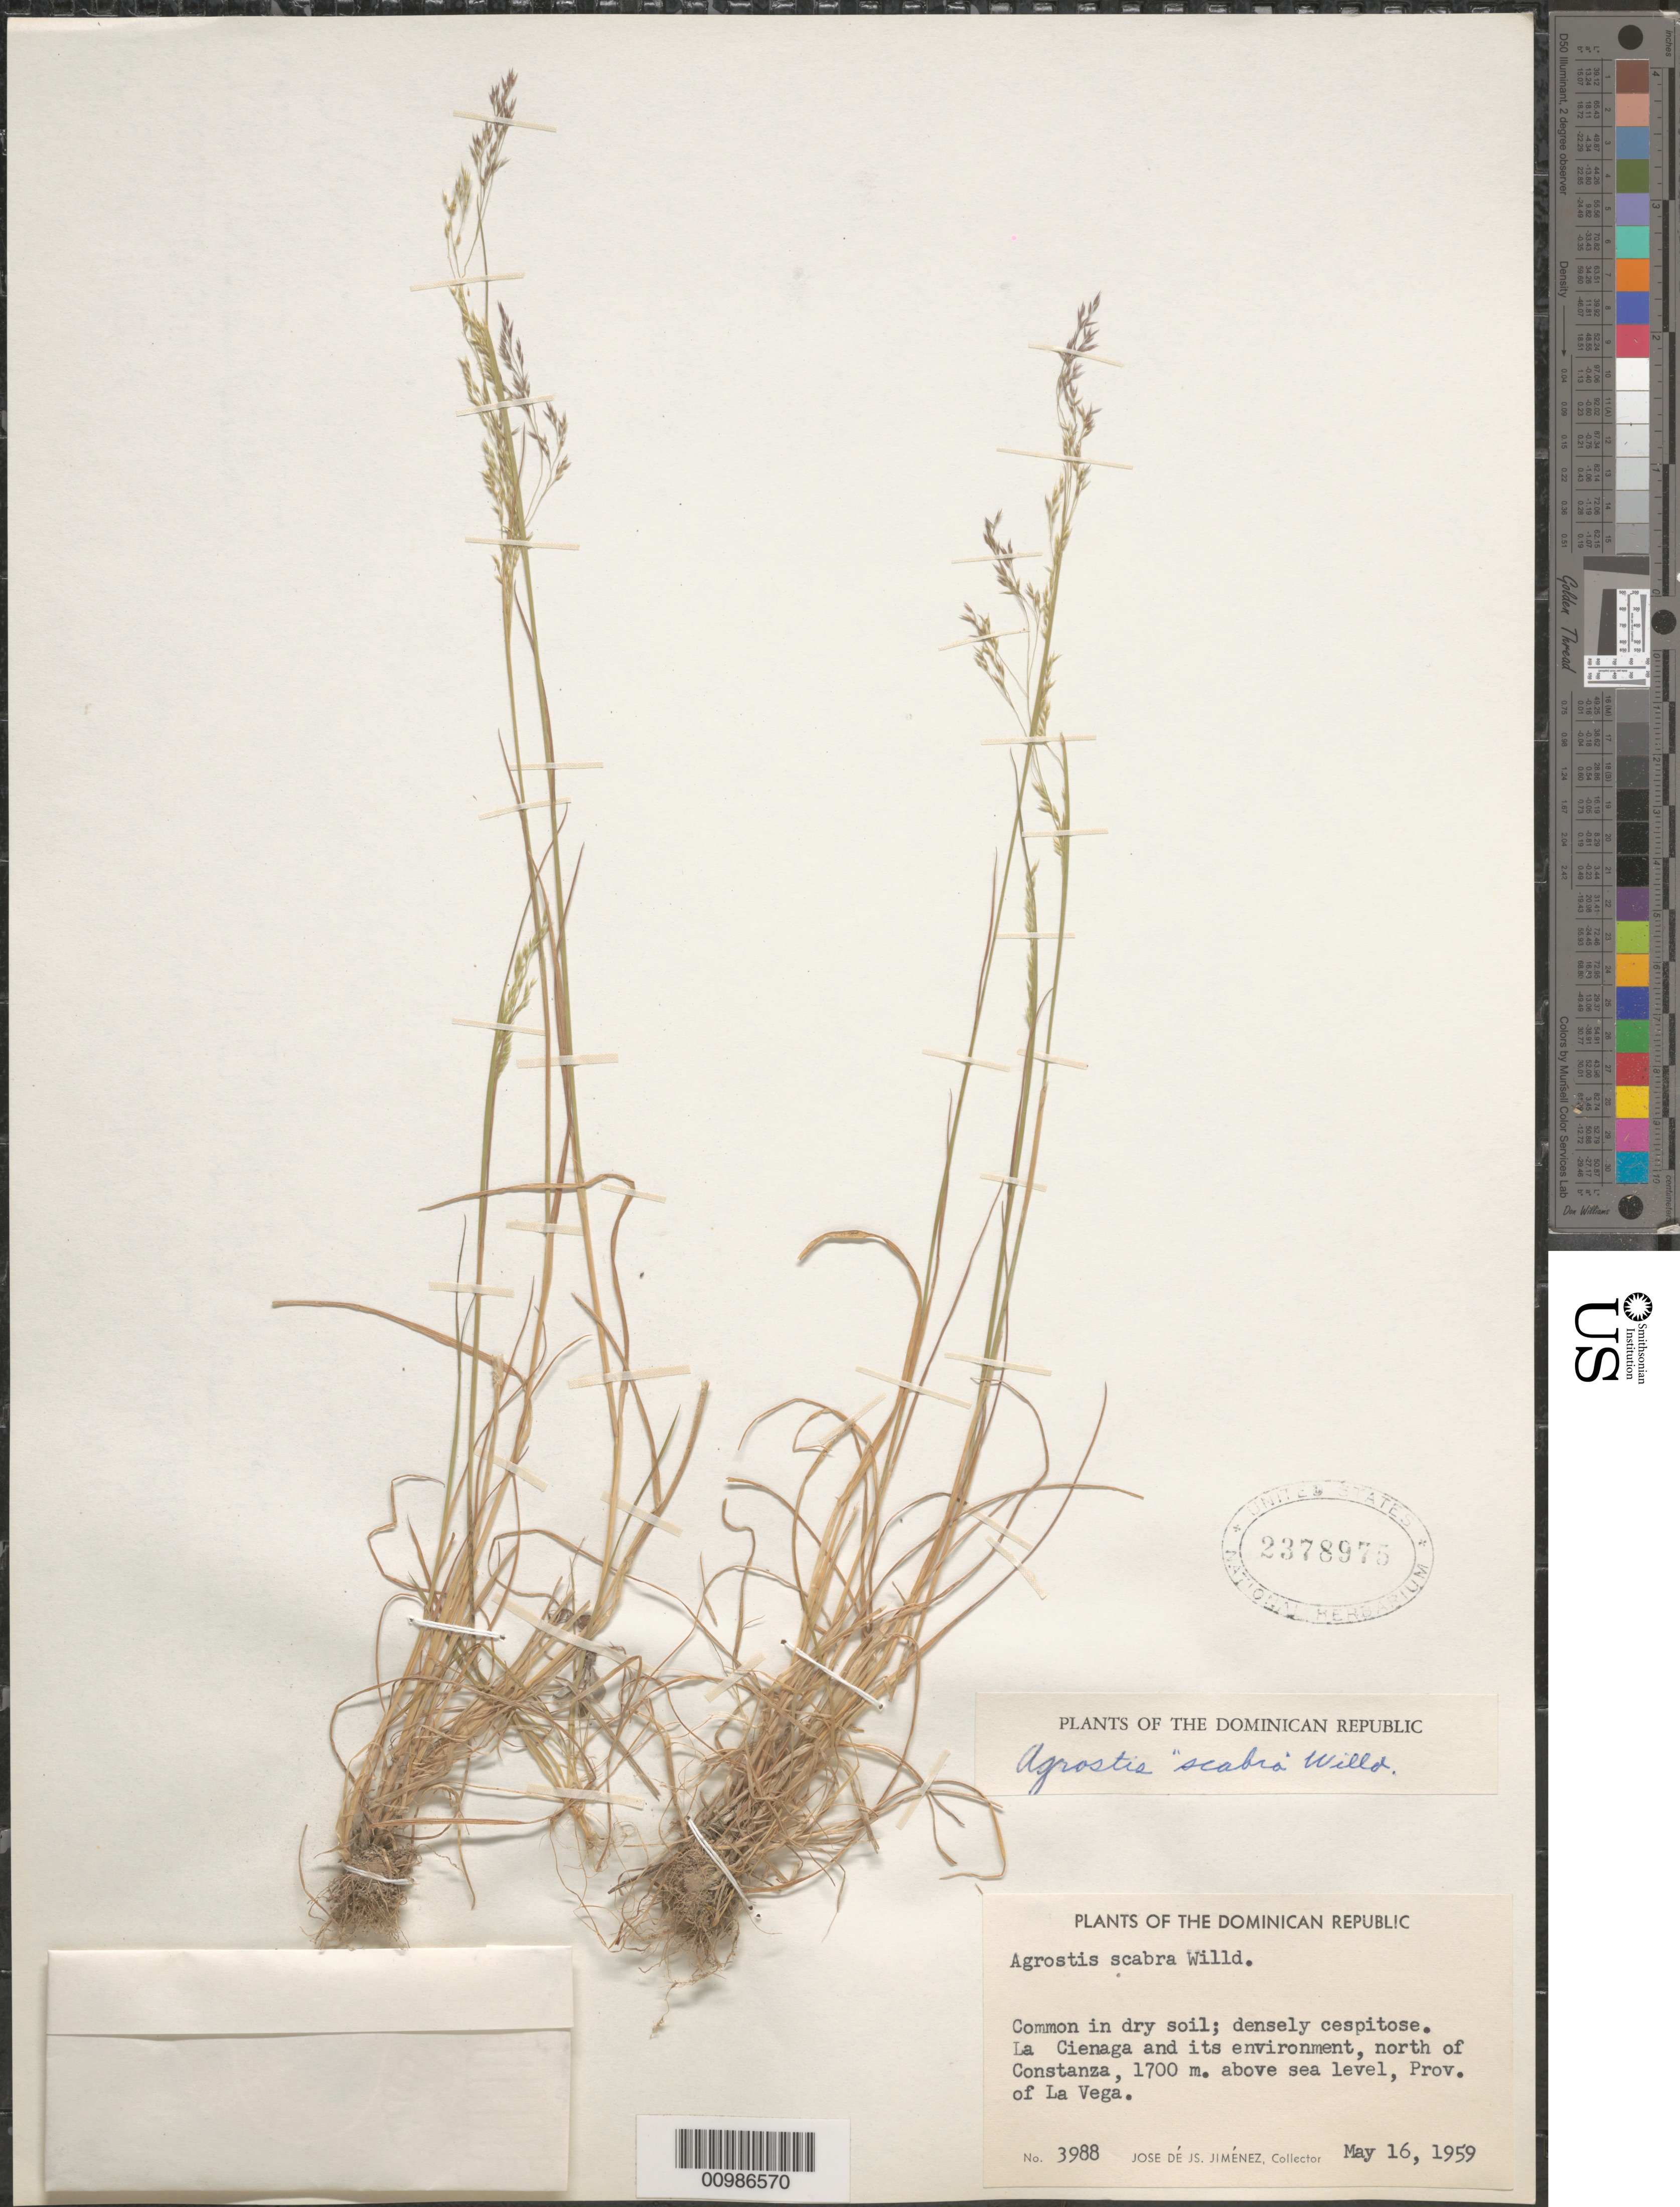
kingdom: Plantae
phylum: Tracheophyta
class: Liliopsida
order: Poales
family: Poaceae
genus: Agrostis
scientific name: Agrostis scabra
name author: Willd.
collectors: J. J. Jiménez Almonte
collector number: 3988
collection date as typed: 16 May 1959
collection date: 1959-05-16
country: Dominican Republic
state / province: La Vega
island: Hispaniola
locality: North of Constanza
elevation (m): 1700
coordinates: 0 N, 0 E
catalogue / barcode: US 2378975